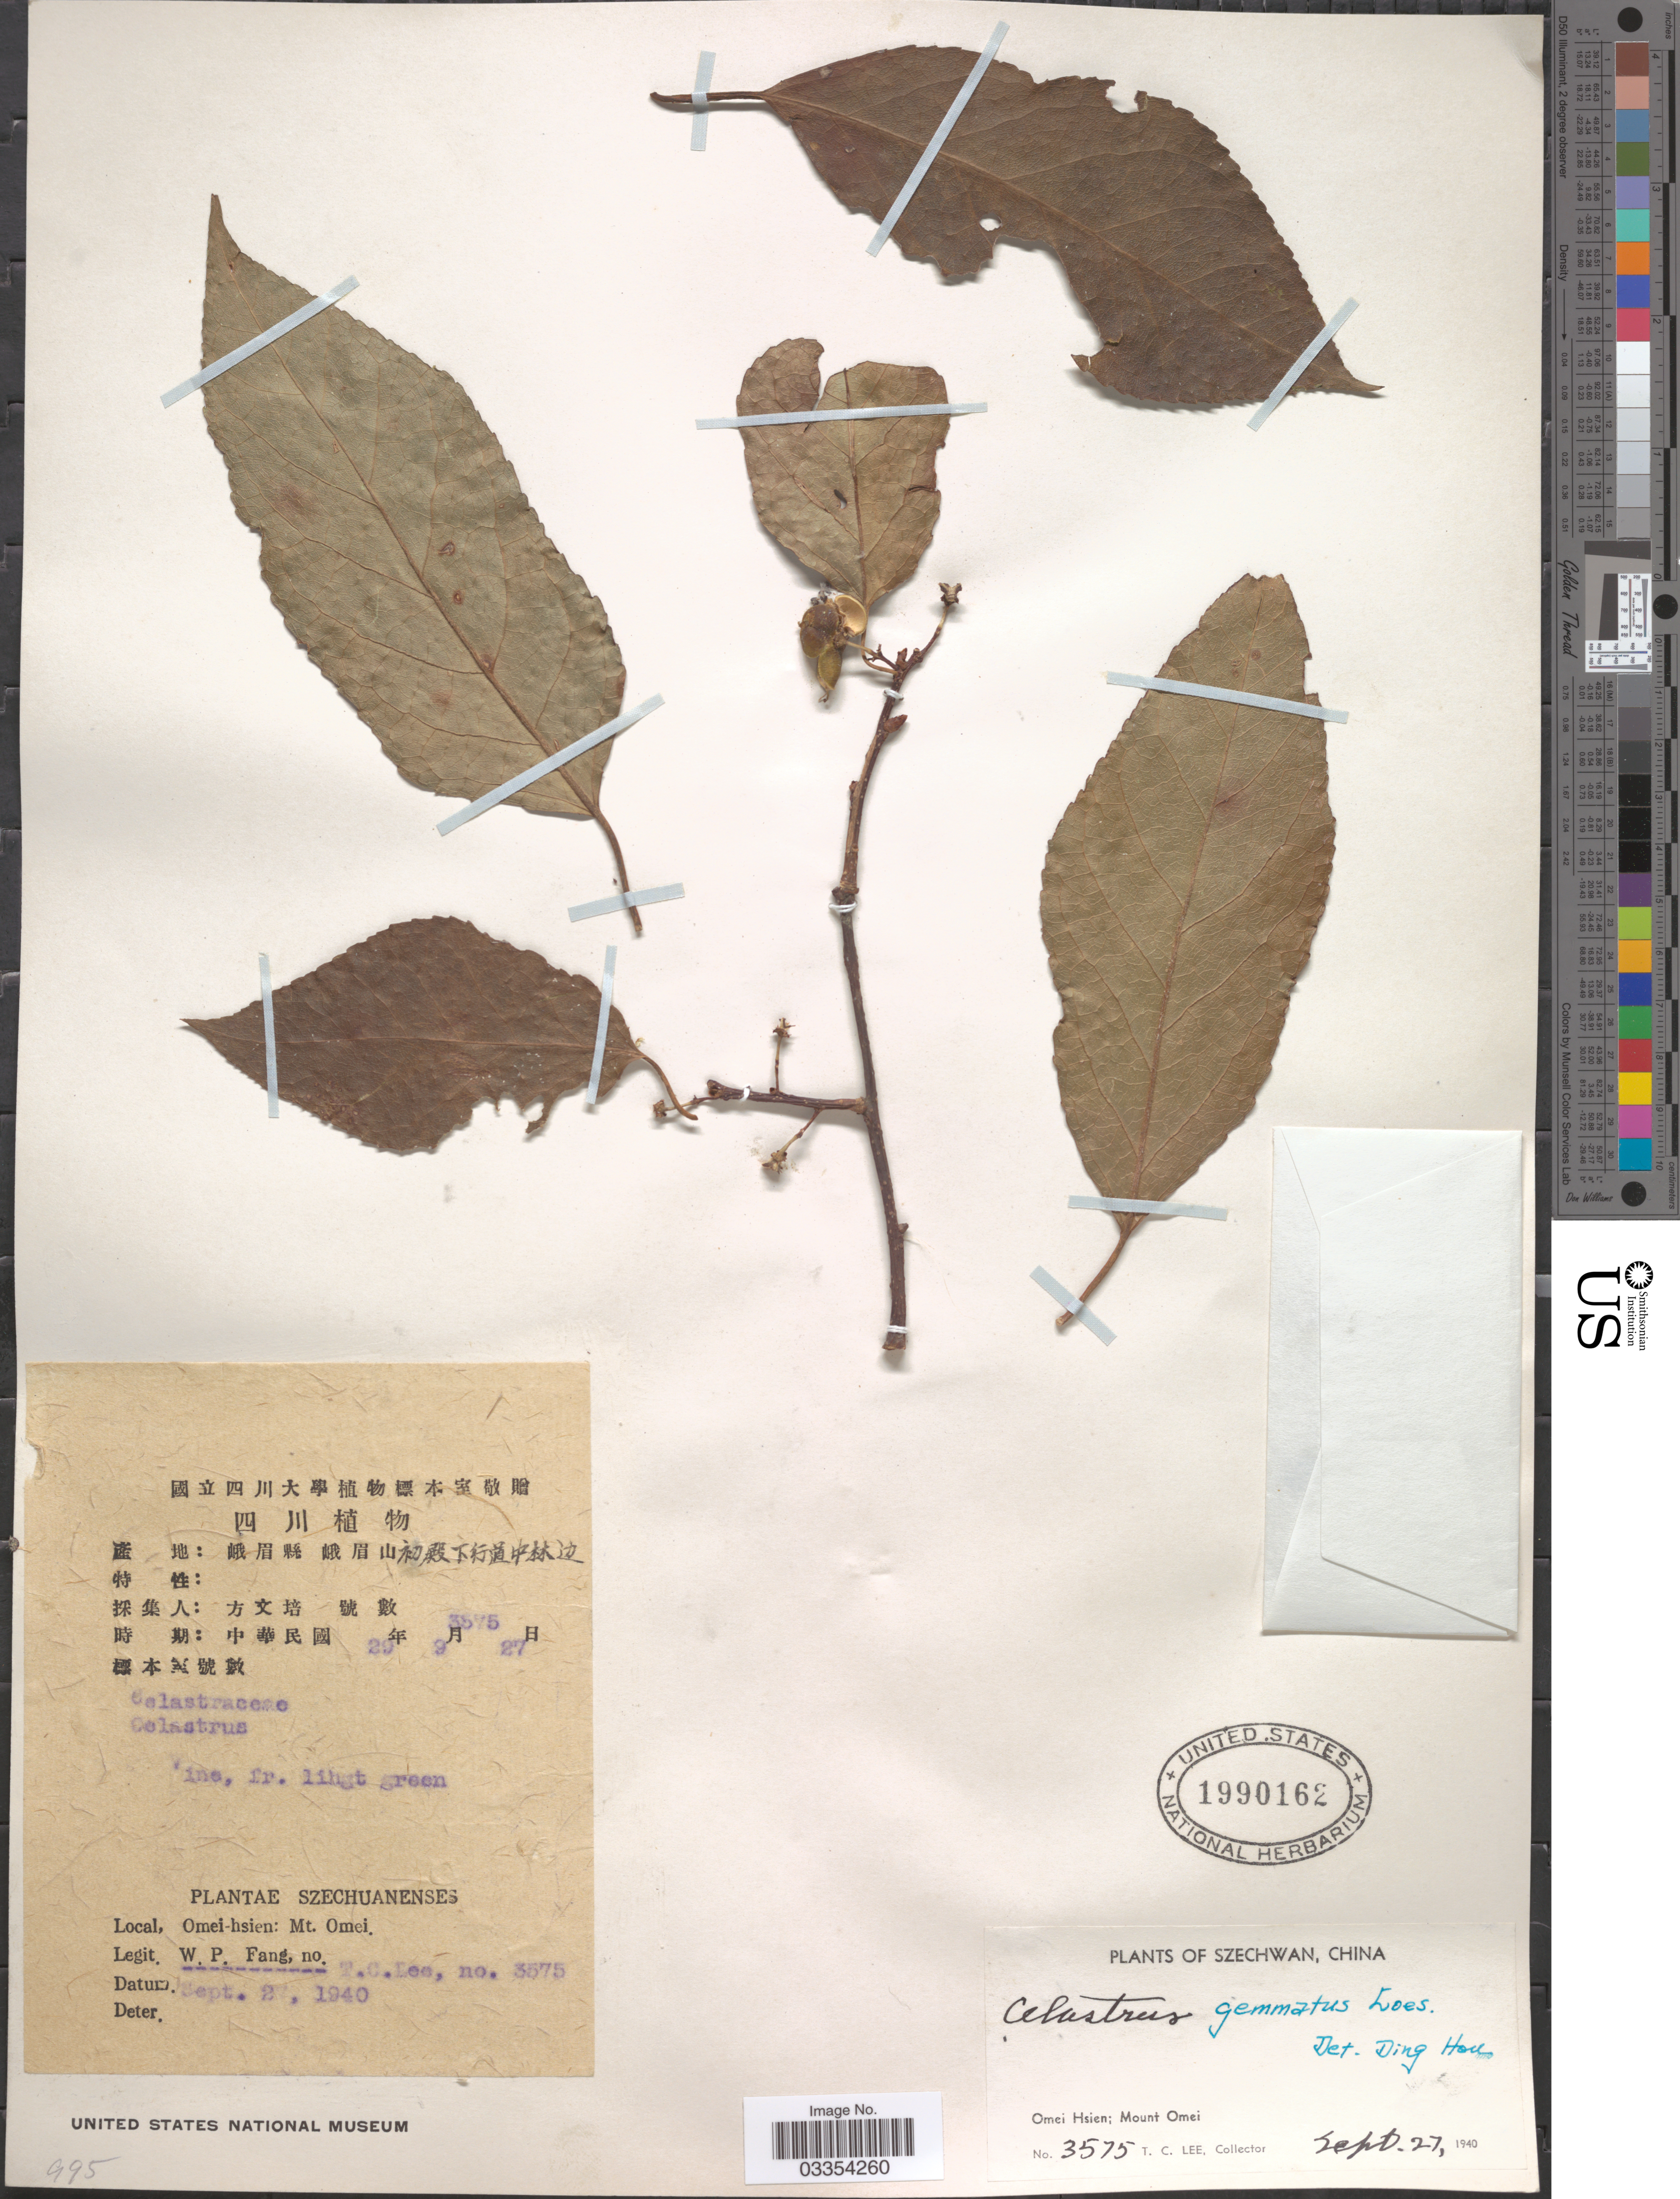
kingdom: Plantae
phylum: Tracheophyta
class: Magnoliopsida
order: Celastrales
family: Celastraceae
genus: Celastrus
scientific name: Celastrus gemmatus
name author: Loes.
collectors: T. Lee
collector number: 3575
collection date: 1940-09-27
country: China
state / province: Sichuan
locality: Szechuanenses. Omei-hsien: Mt. Omei.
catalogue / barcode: US 1990162